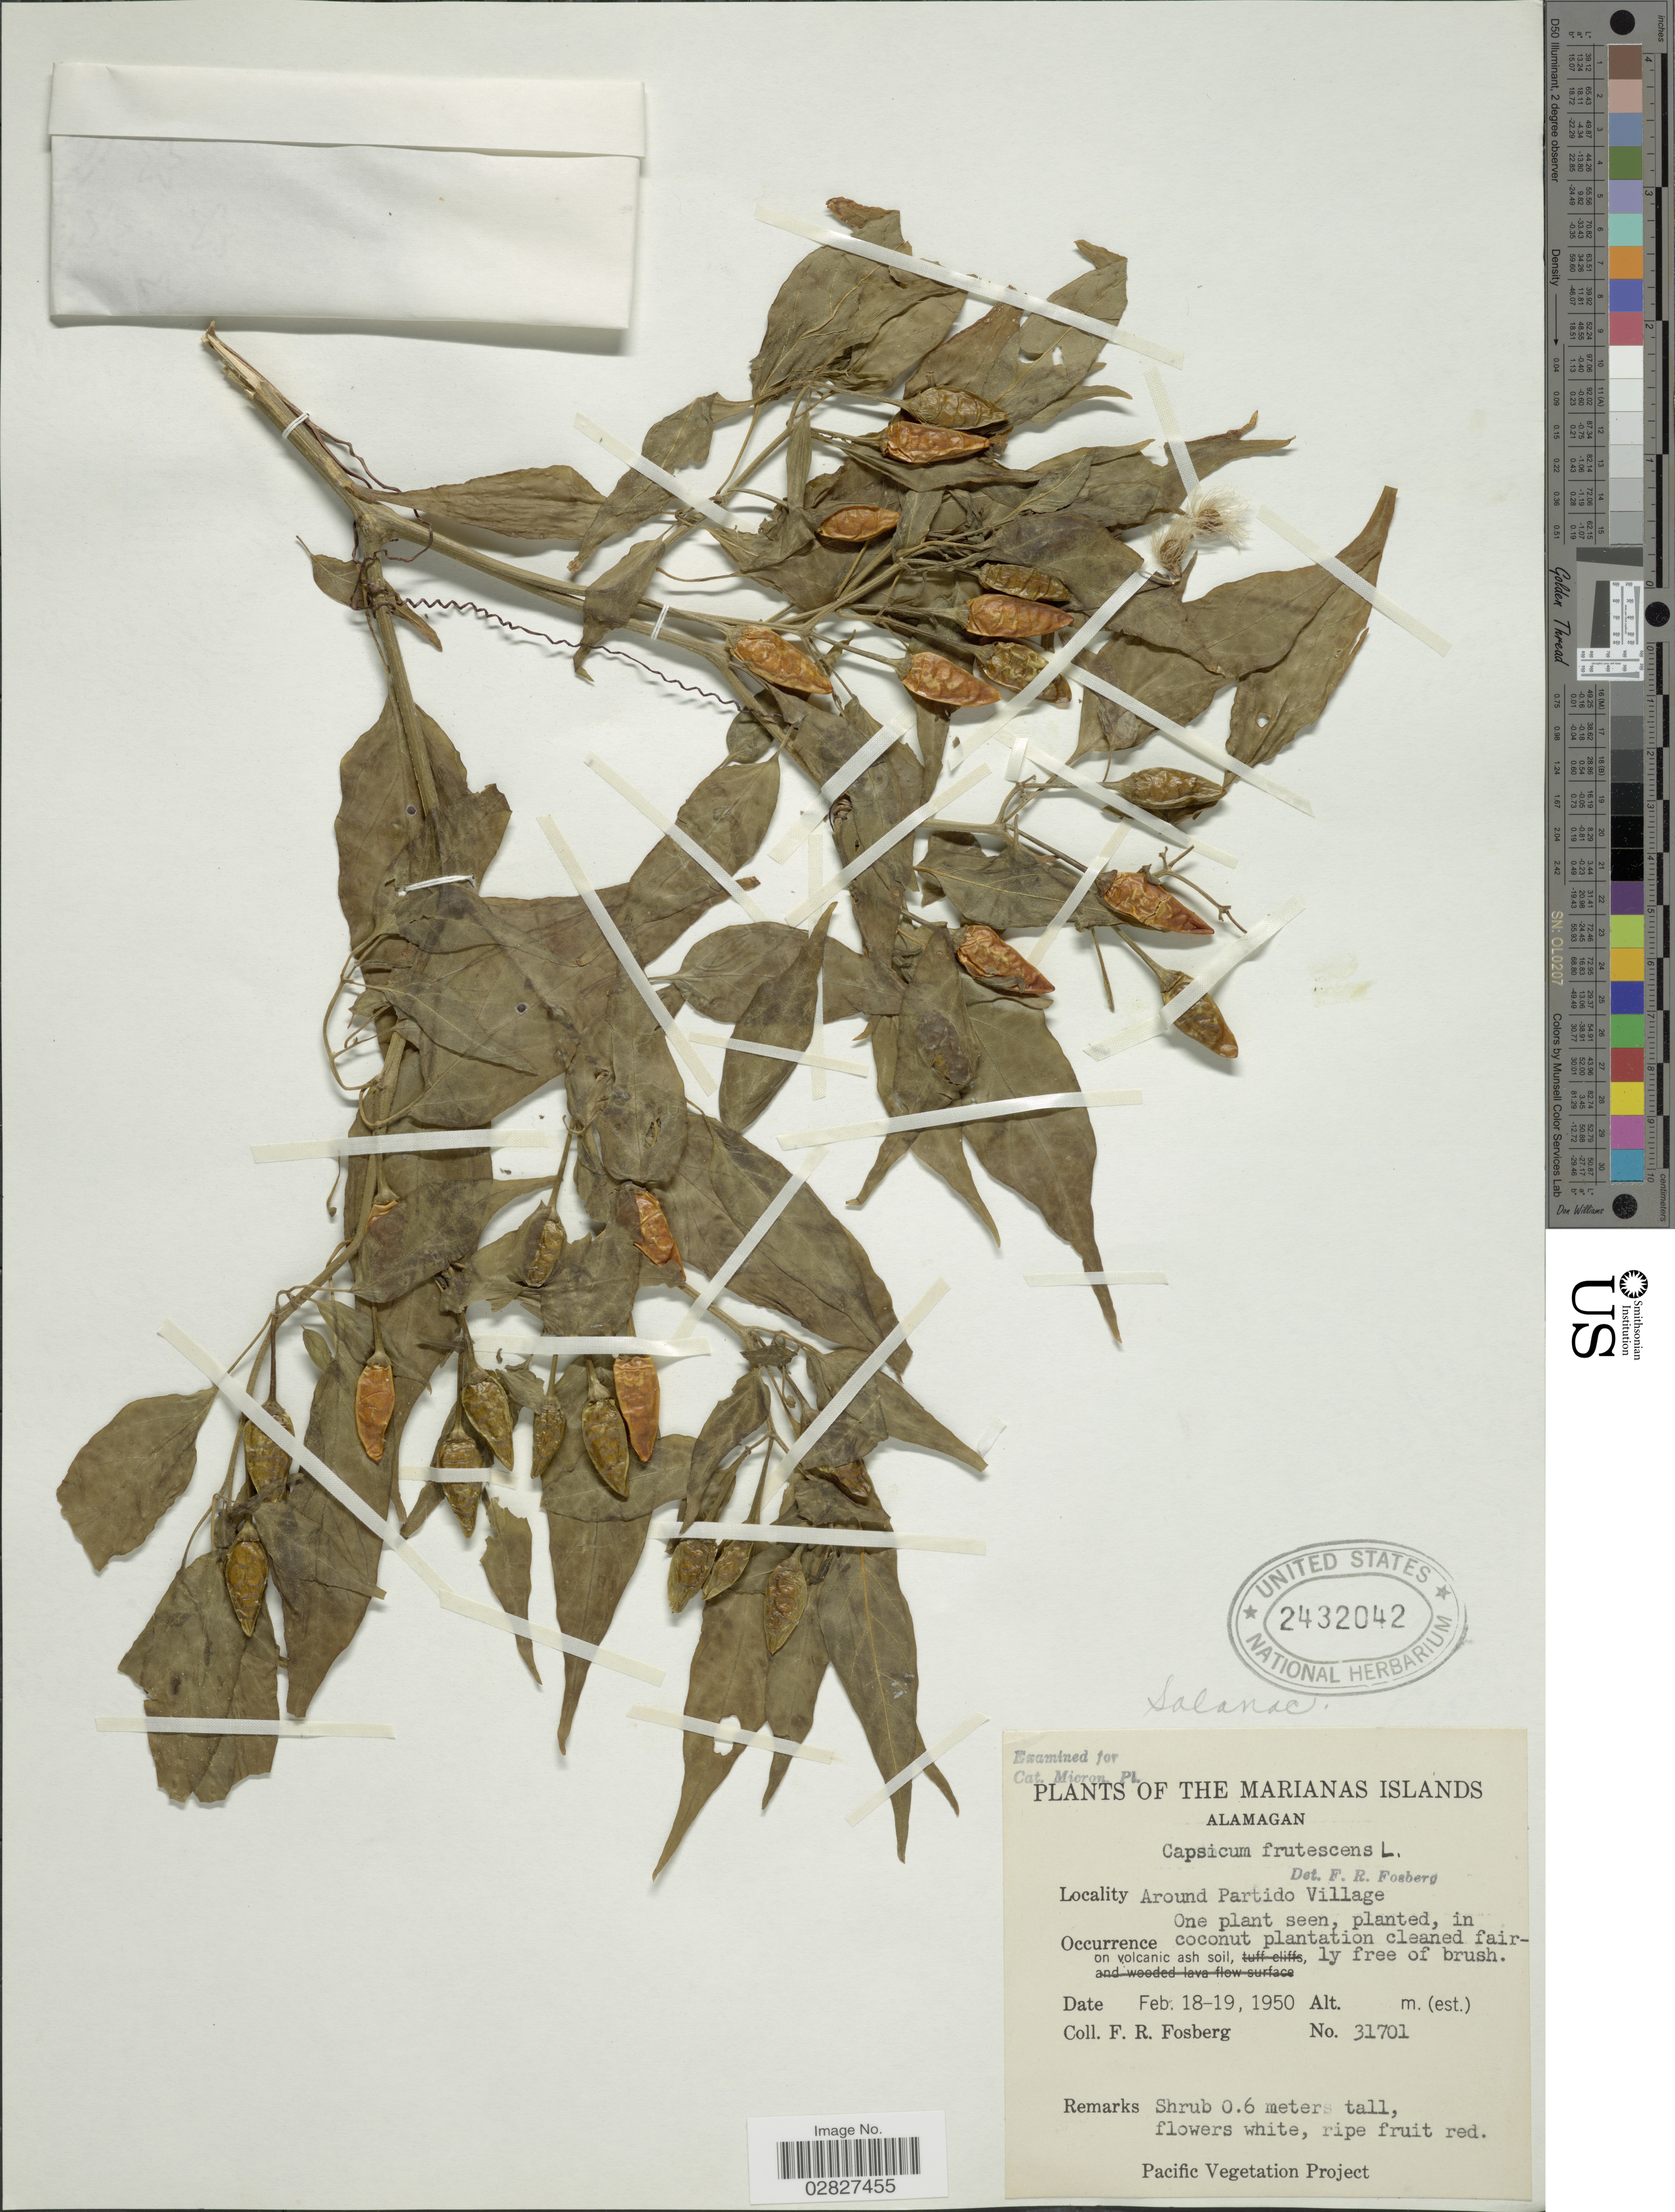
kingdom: Plantae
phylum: Tracheophyta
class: Magnoliopsida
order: Solanales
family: Solanaceae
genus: Capsicum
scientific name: Capsicum frutescens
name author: L.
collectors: F. R. Fosberg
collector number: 31701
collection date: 1950-02-18/1950-02-19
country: Northern Mariana Islands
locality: Marianas Islands. Alamagan. Around Partido Village.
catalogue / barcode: US 2432042